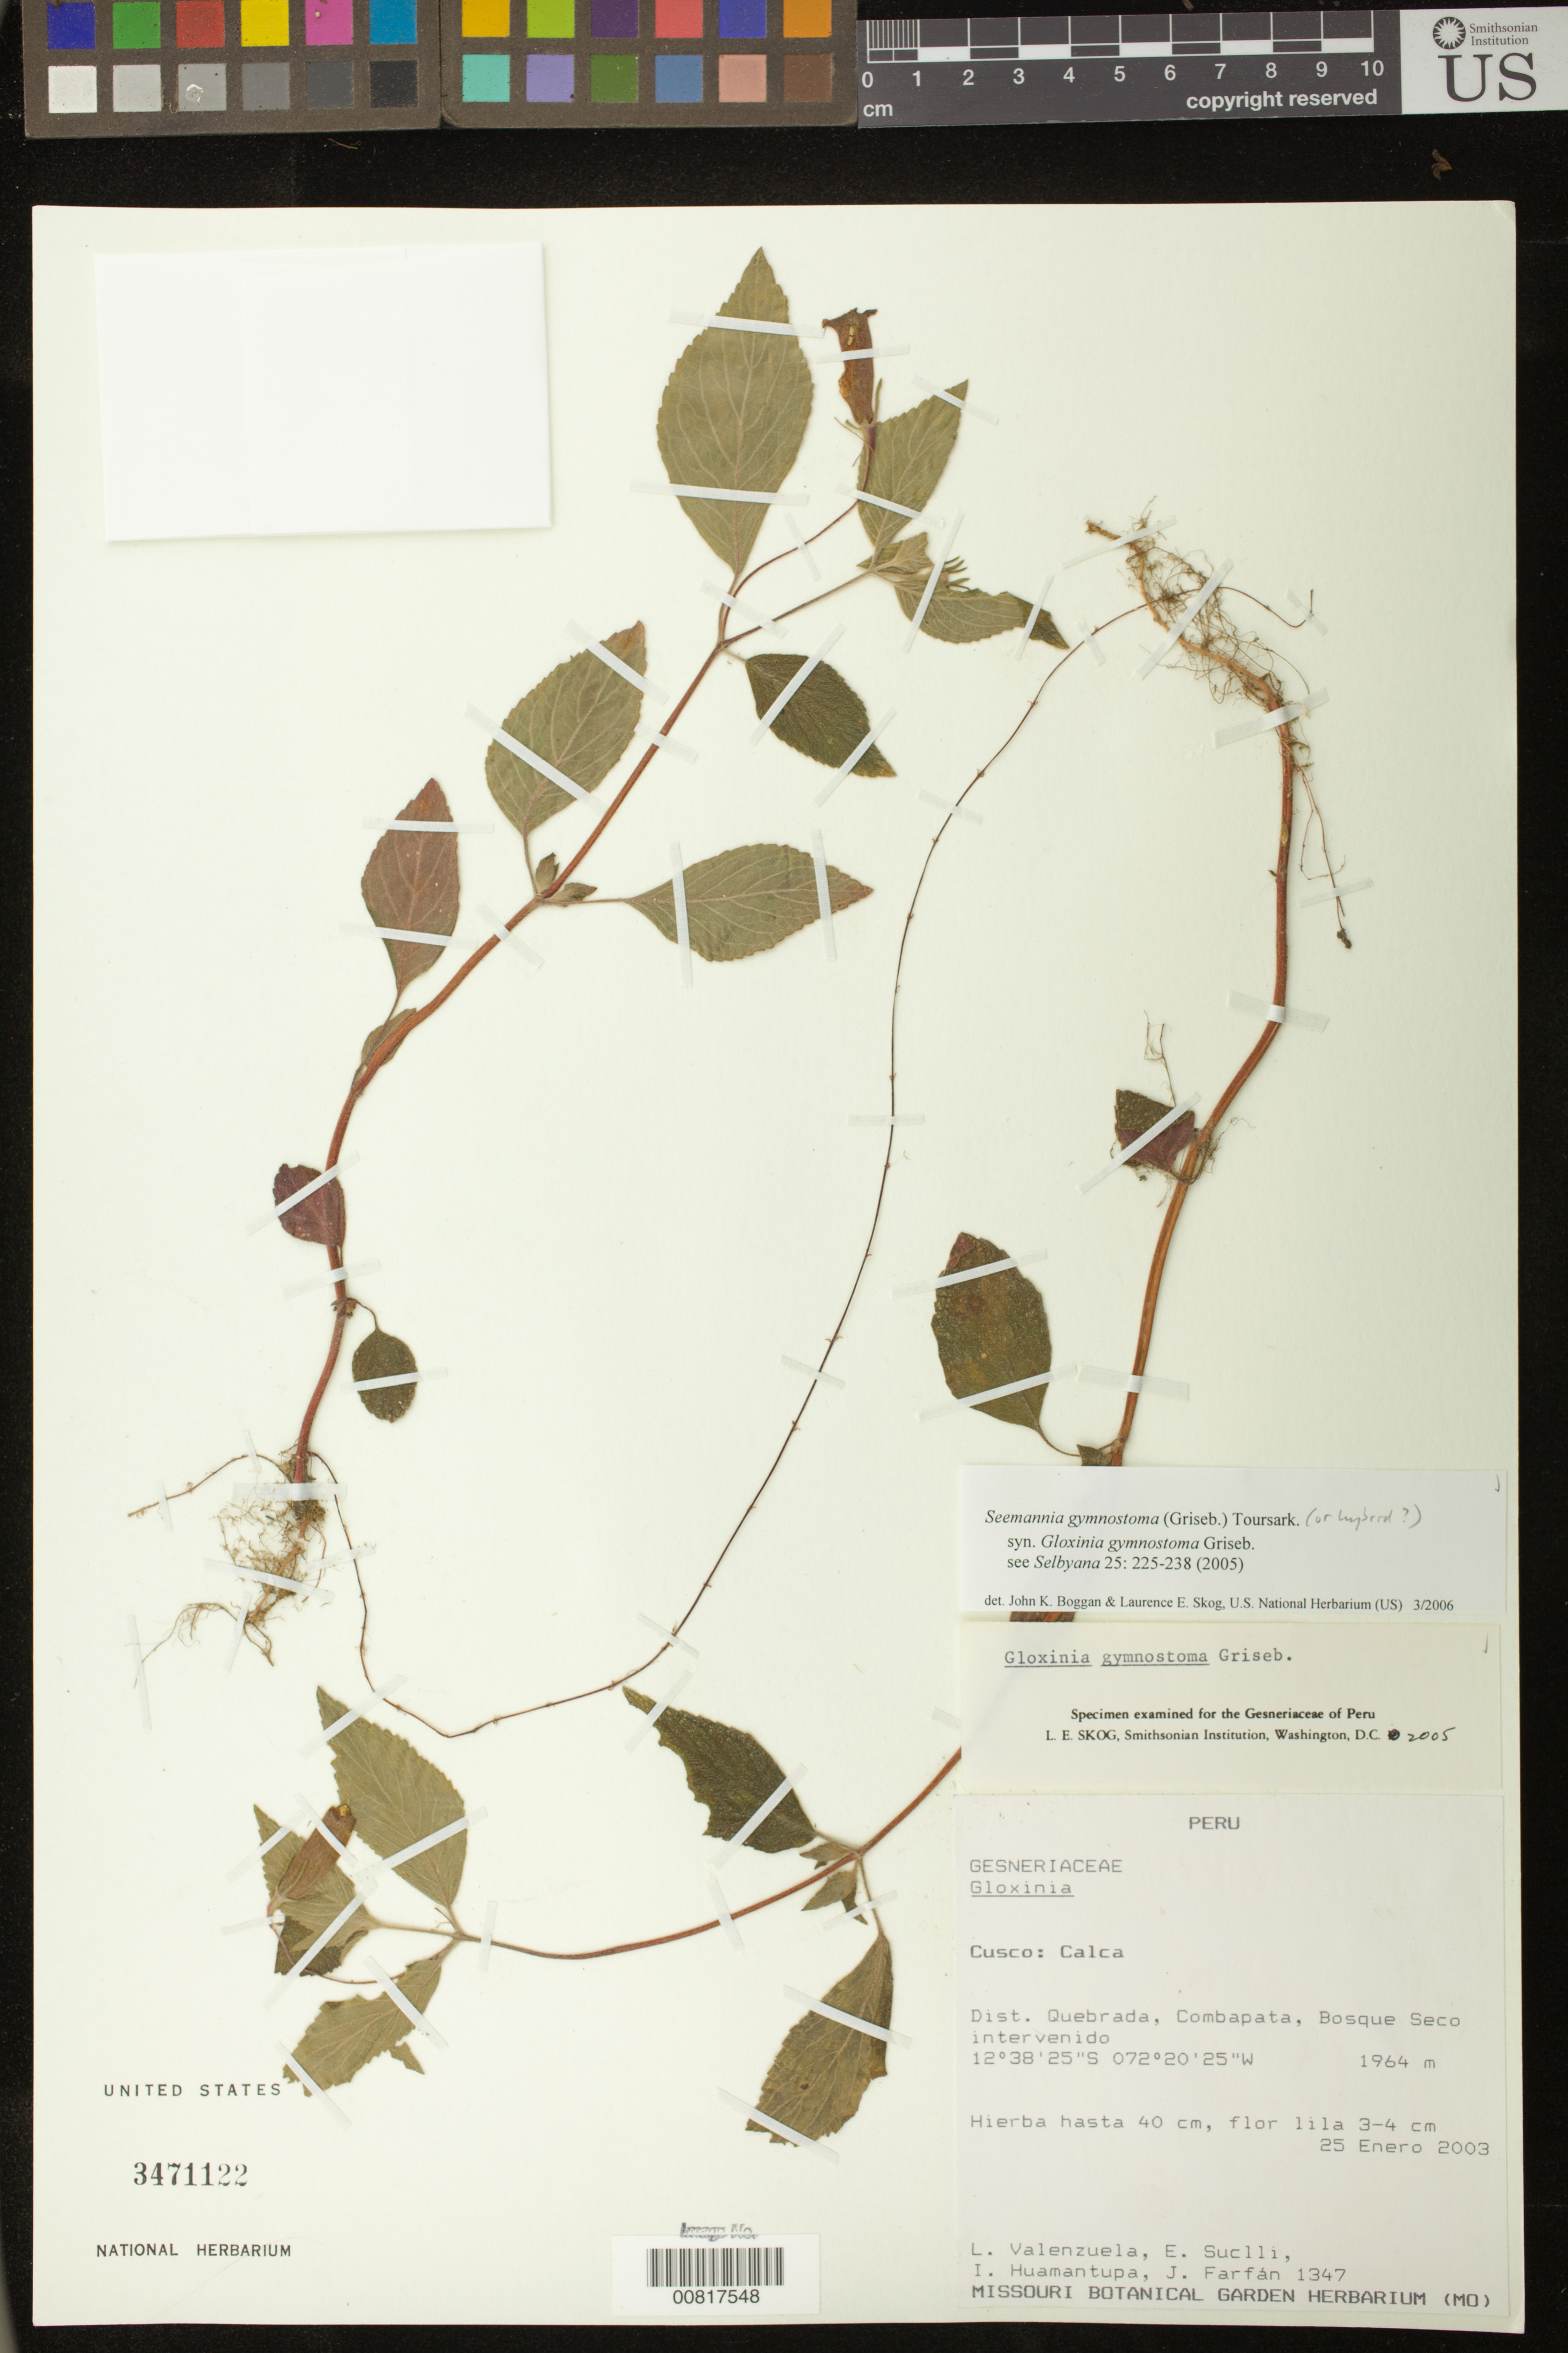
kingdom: Plantae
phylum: Tracheophyta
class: Magnoliopsida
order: Lamiales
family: Gesneriaceae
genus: Seemannia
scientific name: Seemannia gymnostoma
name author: (Griseb.) Toursark.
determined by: Boggan, J. K.; Skog, L. E.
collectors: L. Valenzuela, E. Suclli, I. Huamantupa & J. Farfán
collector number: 1347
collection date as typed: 25 Jan 2003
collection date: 2003-01-25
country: Peru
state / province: Cusco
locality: Cusco: Calca. Dist. Quebrada, Combapata.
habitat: Bosque seco intervenido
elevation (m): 1964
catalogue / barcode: US 3471122